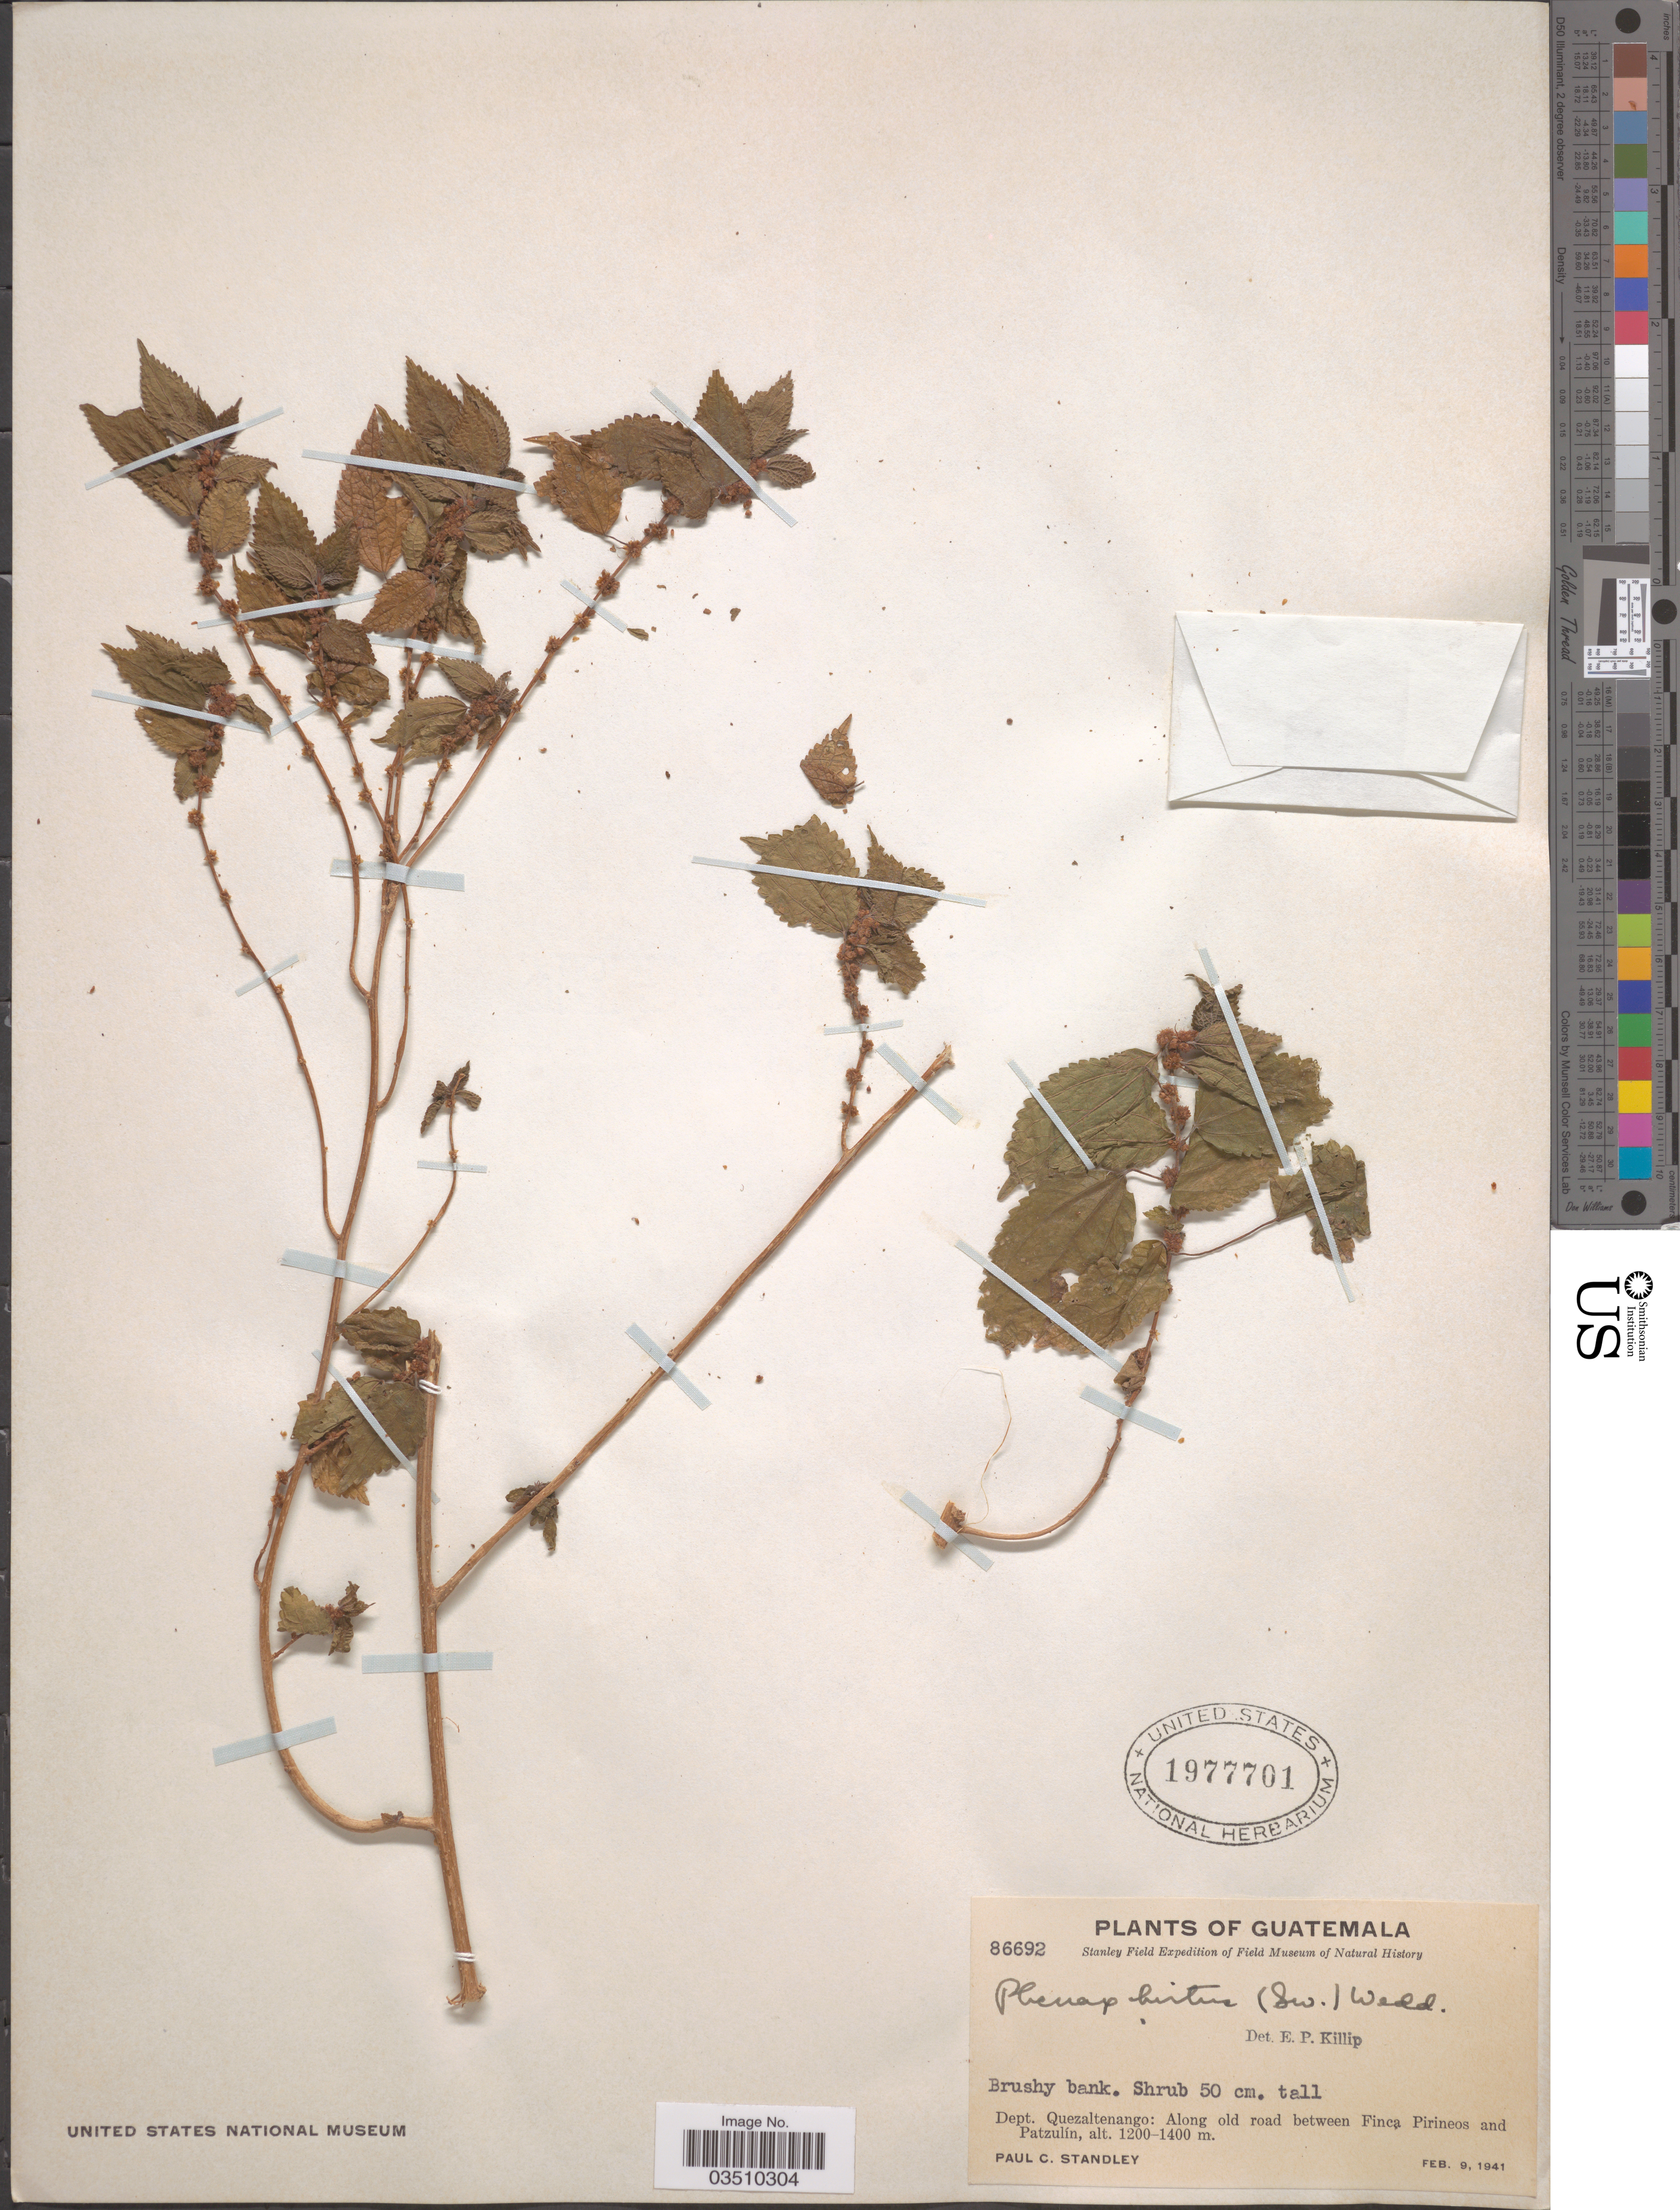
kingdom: Plantae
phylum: Tracheophyta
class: Magnoliopsida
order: Rosales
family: Urticaceae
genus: Phenax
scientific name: Phenax hirtus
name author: (Sw.) Wedd.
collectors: P. C. Standley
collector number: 86692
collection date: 1941-02-09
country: Guatemala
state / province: Quetzaltenango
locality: Dept. Quezaltenango: Along old road between Finca Pirineos and Putzulín.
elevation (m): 1200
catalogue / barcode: US 1977701